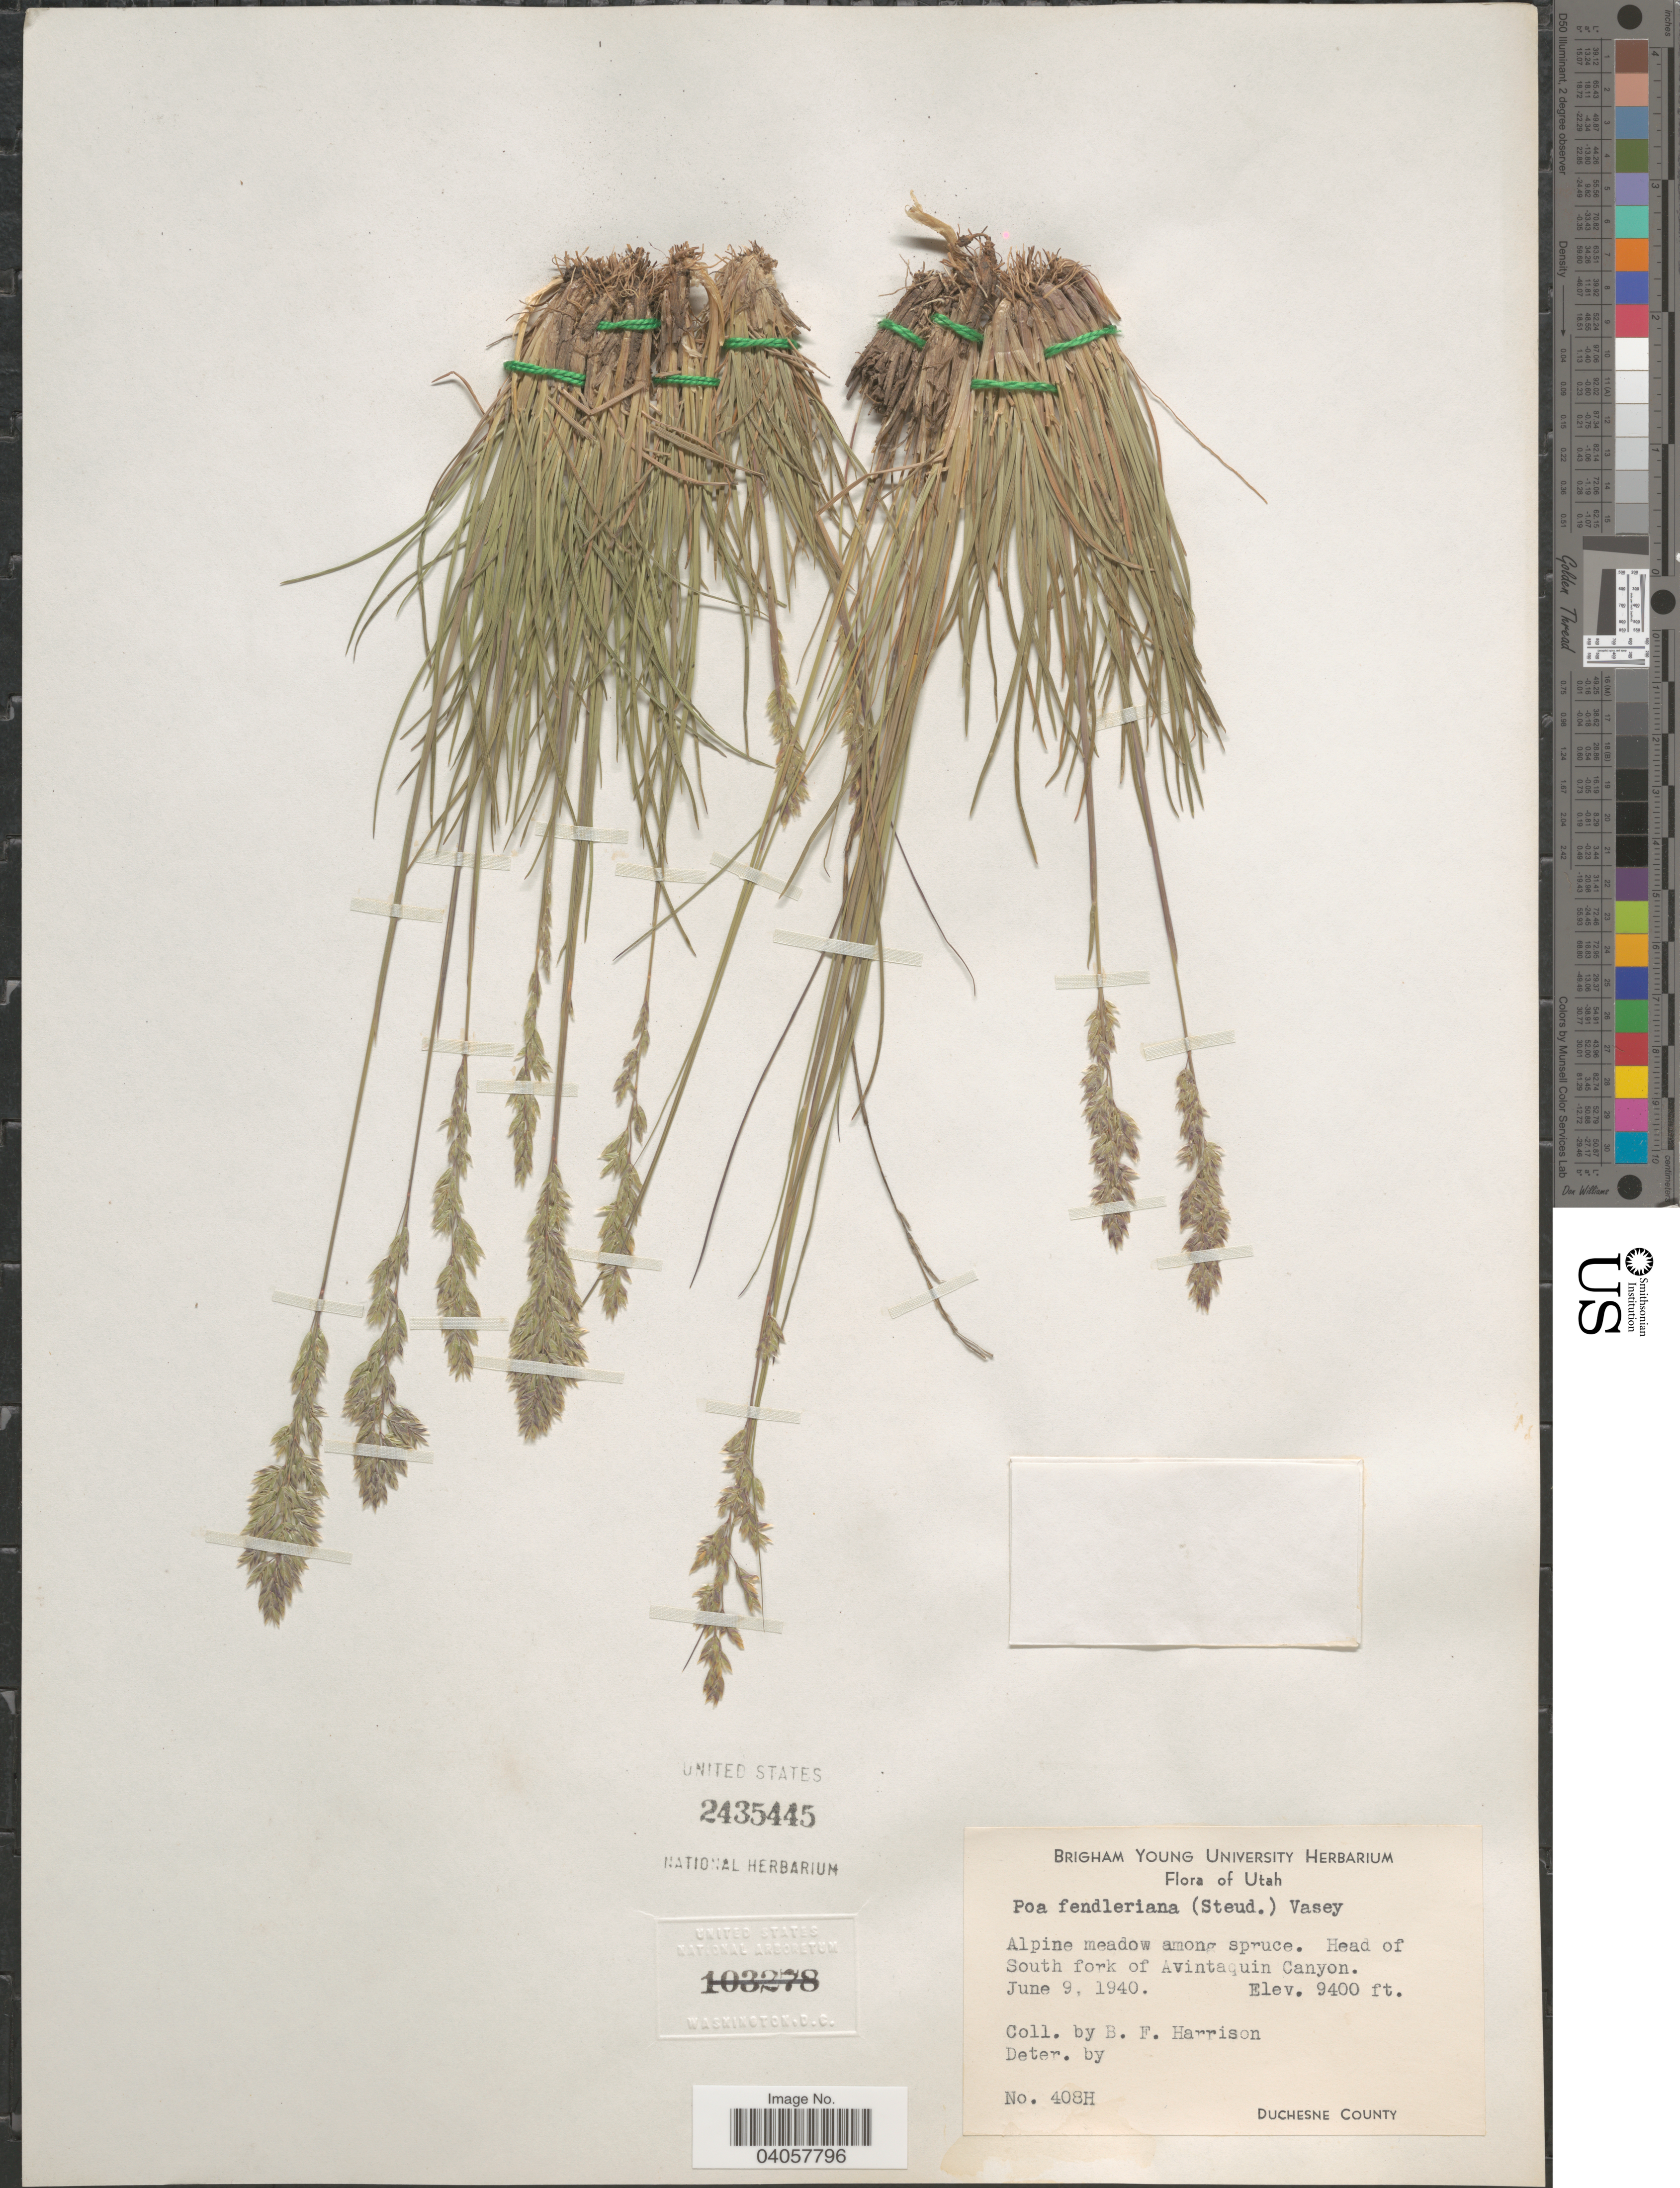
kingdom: Plantae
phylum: Tracheophyta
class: Liliopsida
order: Poales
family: Poaceae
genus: Poa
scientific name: Poa fendleriana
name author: (Steud.) Vasey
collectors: B. F. Harrison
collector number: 408H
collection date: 1940-06-09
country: United States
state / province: Utah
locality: Head of South fork of Avintaquin Canyon. Duchesne County.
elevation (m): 2865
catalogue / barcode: US 2435445